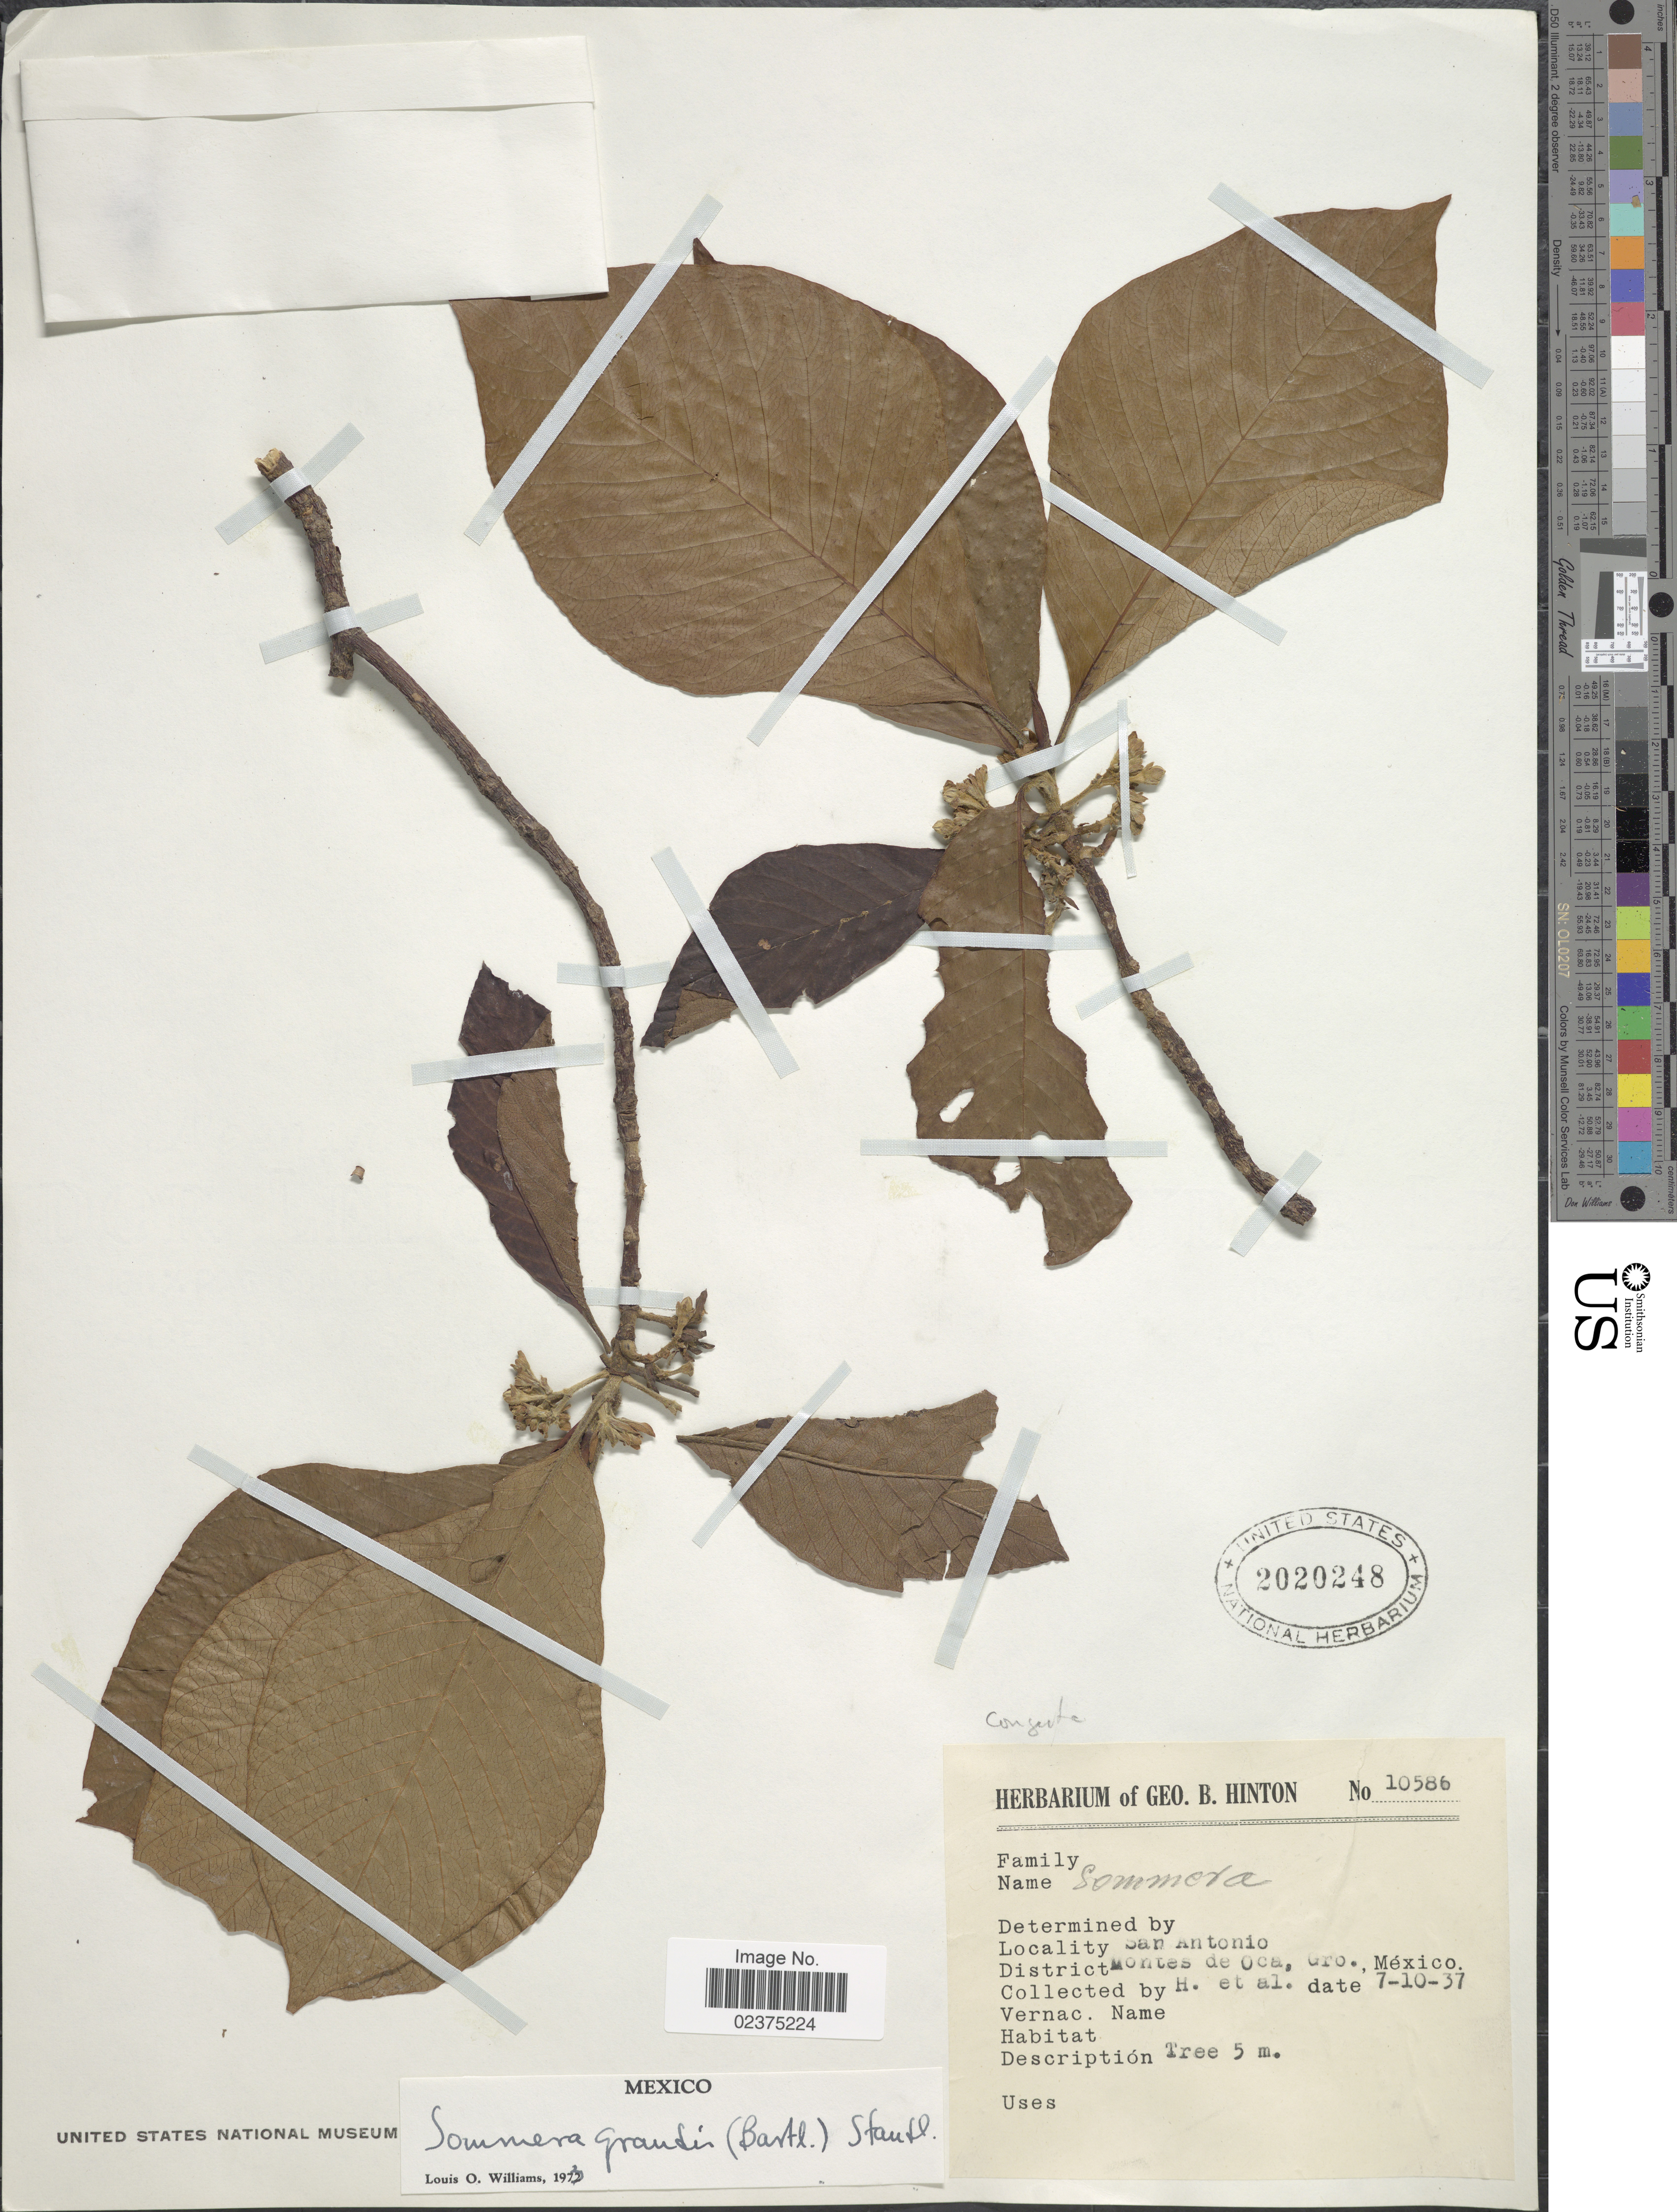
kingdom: Plantae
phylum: Tracheophyta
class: Magnoliopsida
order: Gentianales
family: Rubiaceae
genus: Sommera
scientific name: Sommera grandis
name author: (Bartl. ex DC.) Standl.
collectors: G. B. Hinton & et al.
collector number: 10586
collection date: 1937-07-10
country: Mexico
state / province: Guerrero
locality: San Antonio, District Montes de Oca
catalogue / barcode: US 2020248